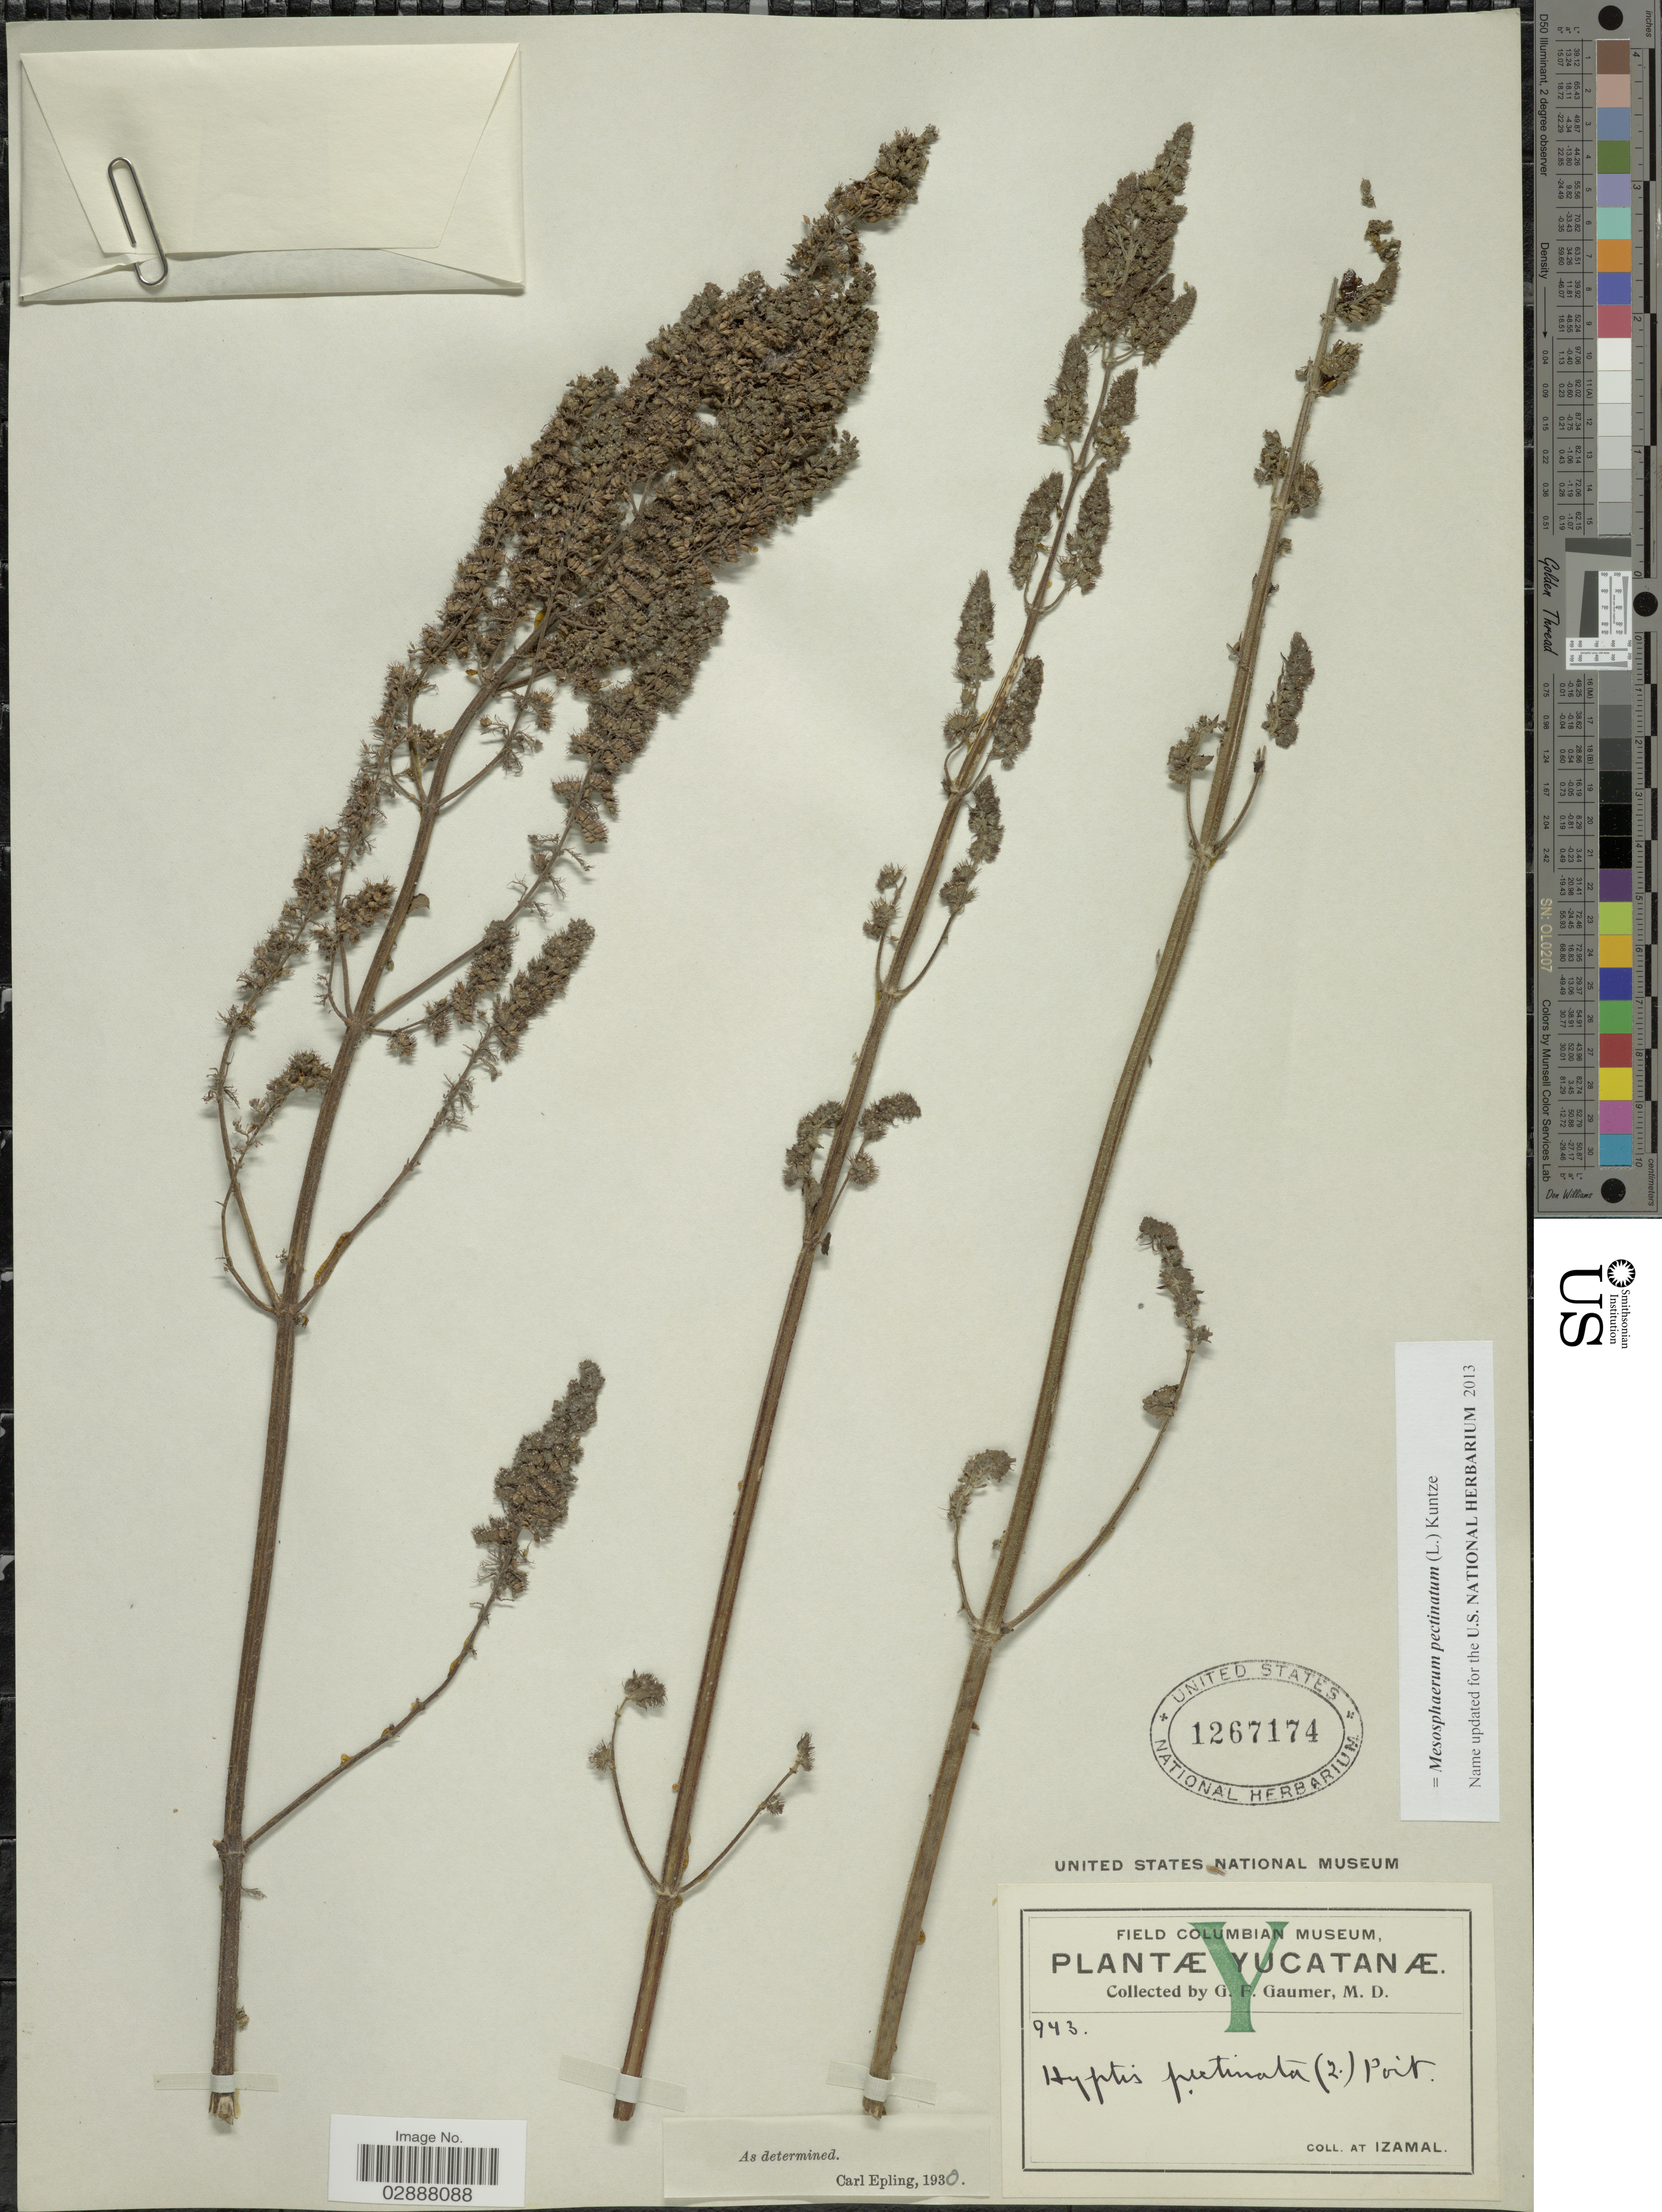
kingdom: Plantae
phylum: Tracheophyta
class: Magnoliopsida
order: Lamiales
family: Lamiaceae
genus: Mesosphaerum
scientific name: Mesosphaerum pectinatum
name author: (L.) Kuntze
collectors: G. F. Gaumer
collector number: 943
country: Mexico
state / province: Yucatán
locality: At Izamal.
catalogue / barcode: US 1267174